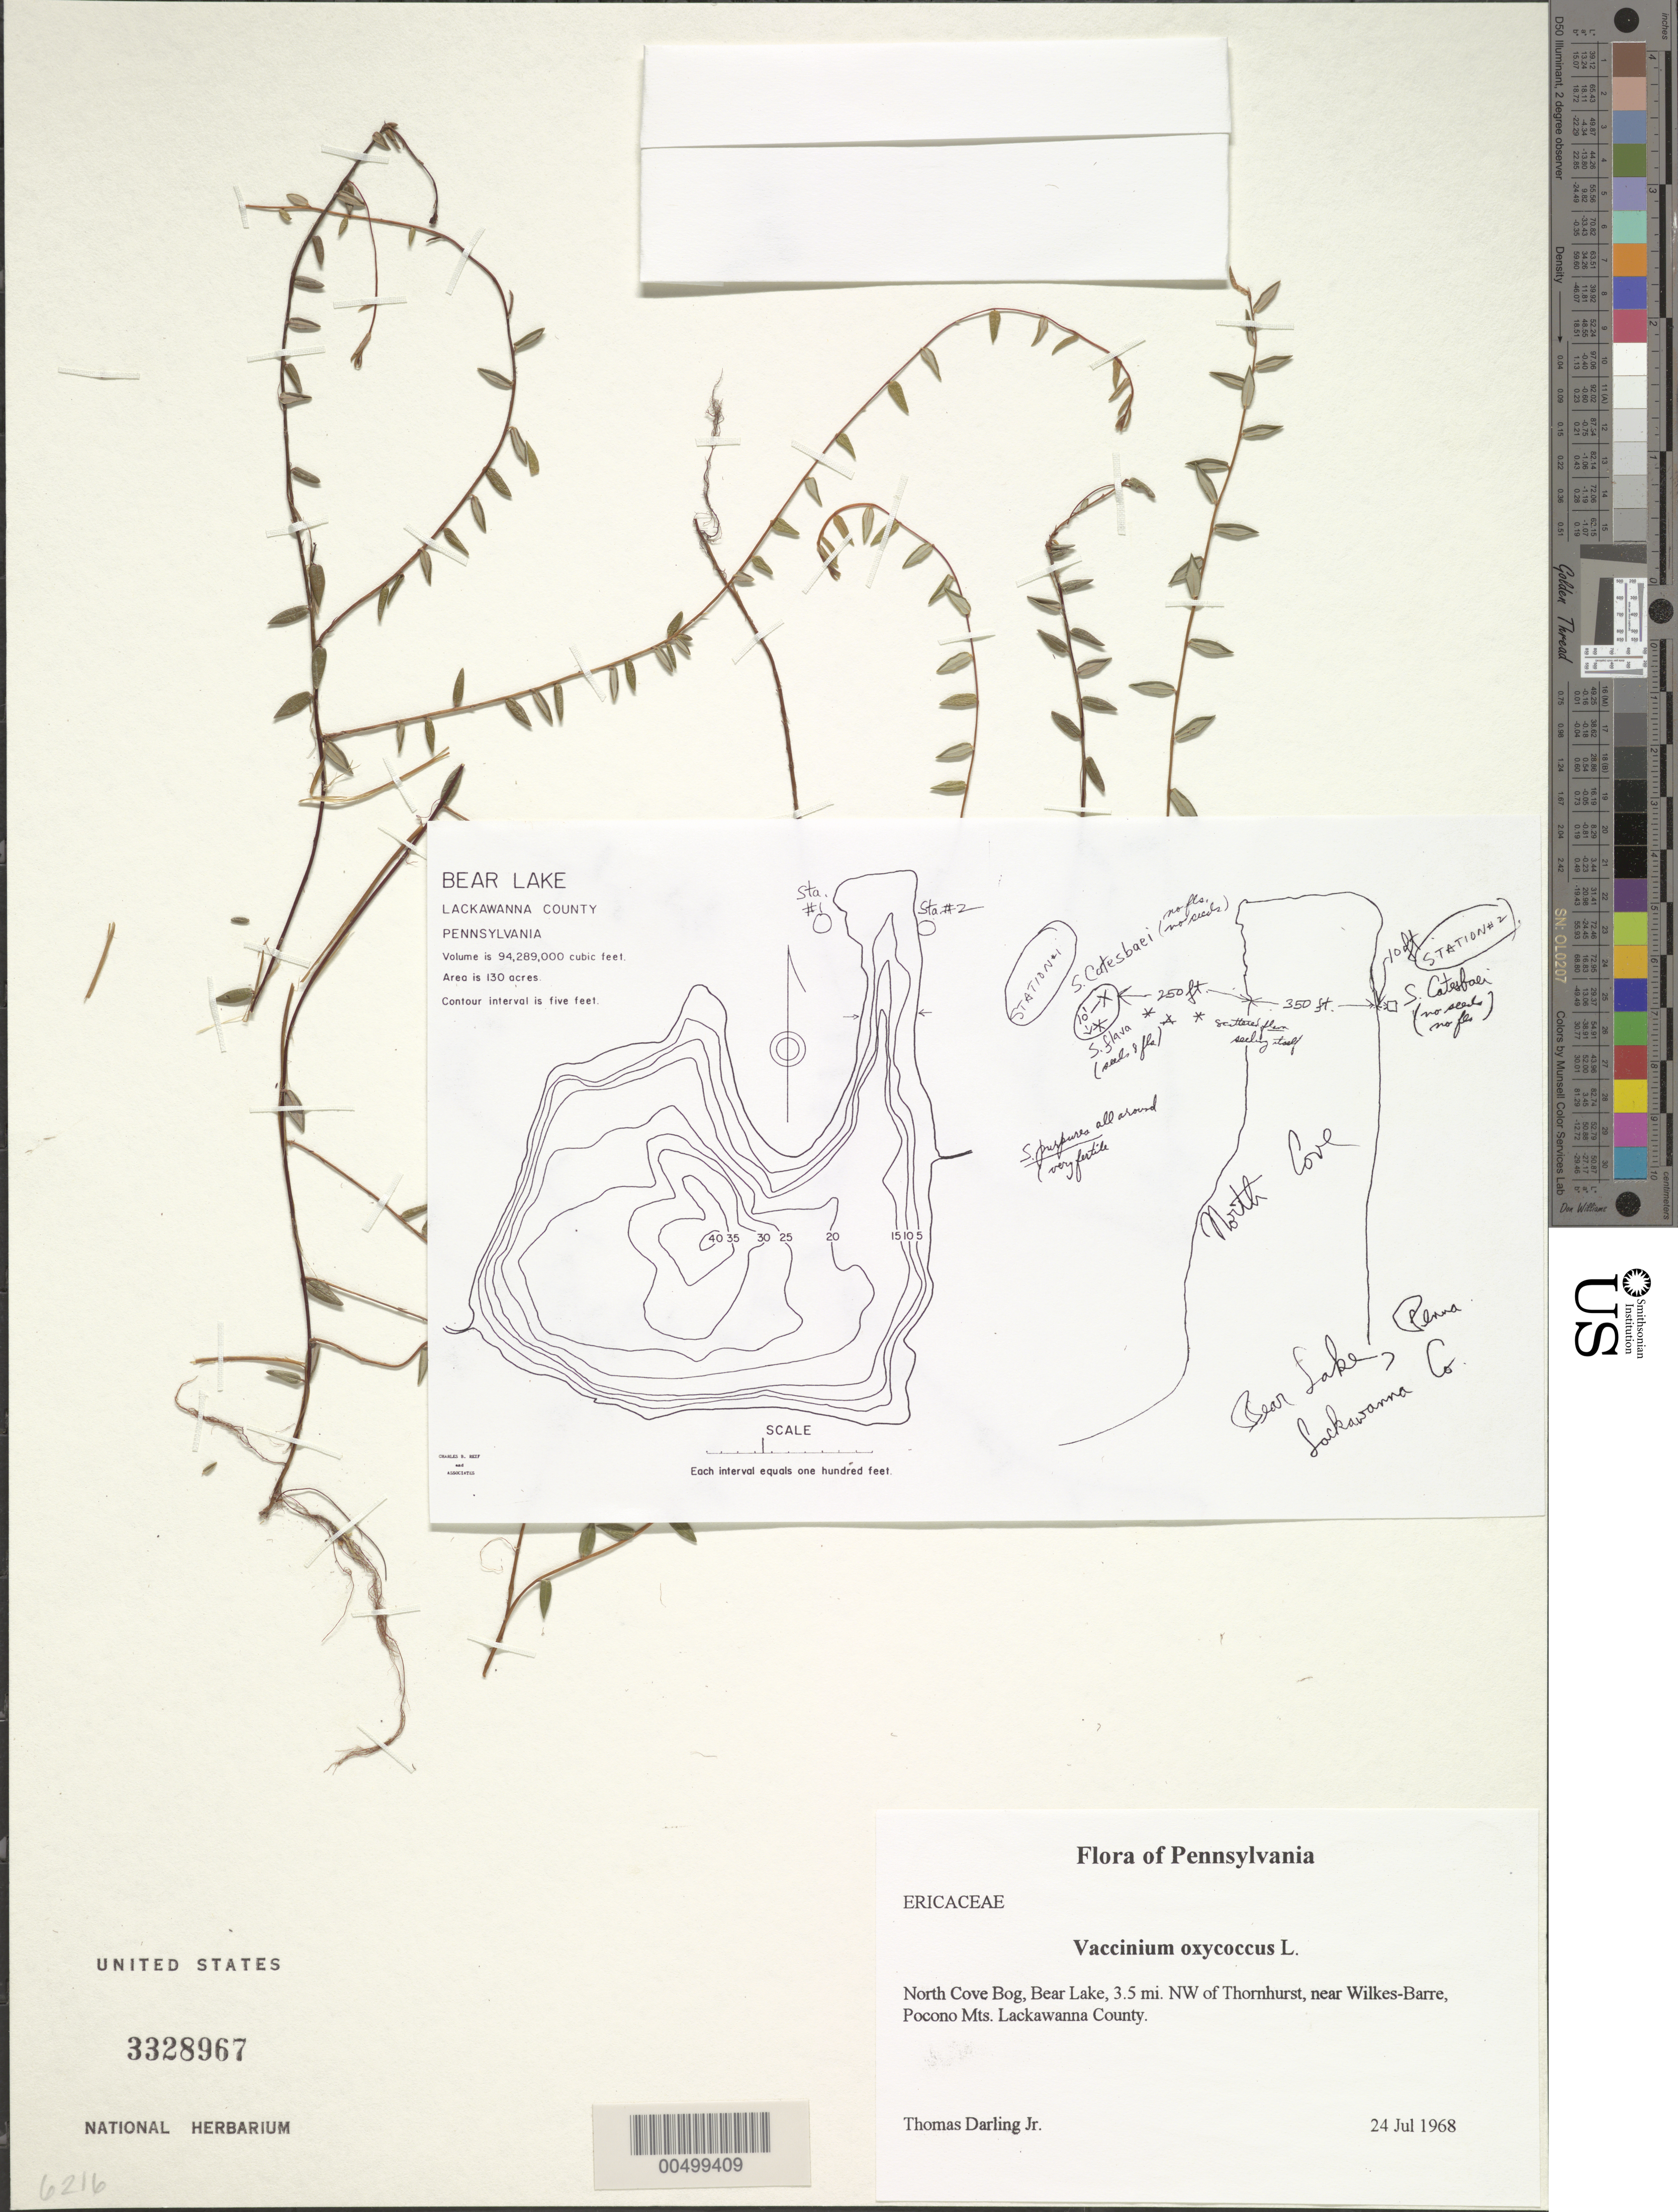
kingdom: Plantae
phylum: Tracheophyta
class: Magnoliopsida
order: Ericales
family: Ericaceae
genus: Vaccinium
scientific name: Vaccinium oxycoccos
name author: L.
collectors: T. Darling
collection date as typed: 24 Jul 1968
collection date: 1968-07-24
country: United States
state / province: Pennsylvania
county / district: Lackawanna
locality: North Cove Bog, Bear Lake, 3.5 mi. NW of Thornhurst, near Wilkes-Barre, Pocono Mts.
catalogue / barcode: US 3328967